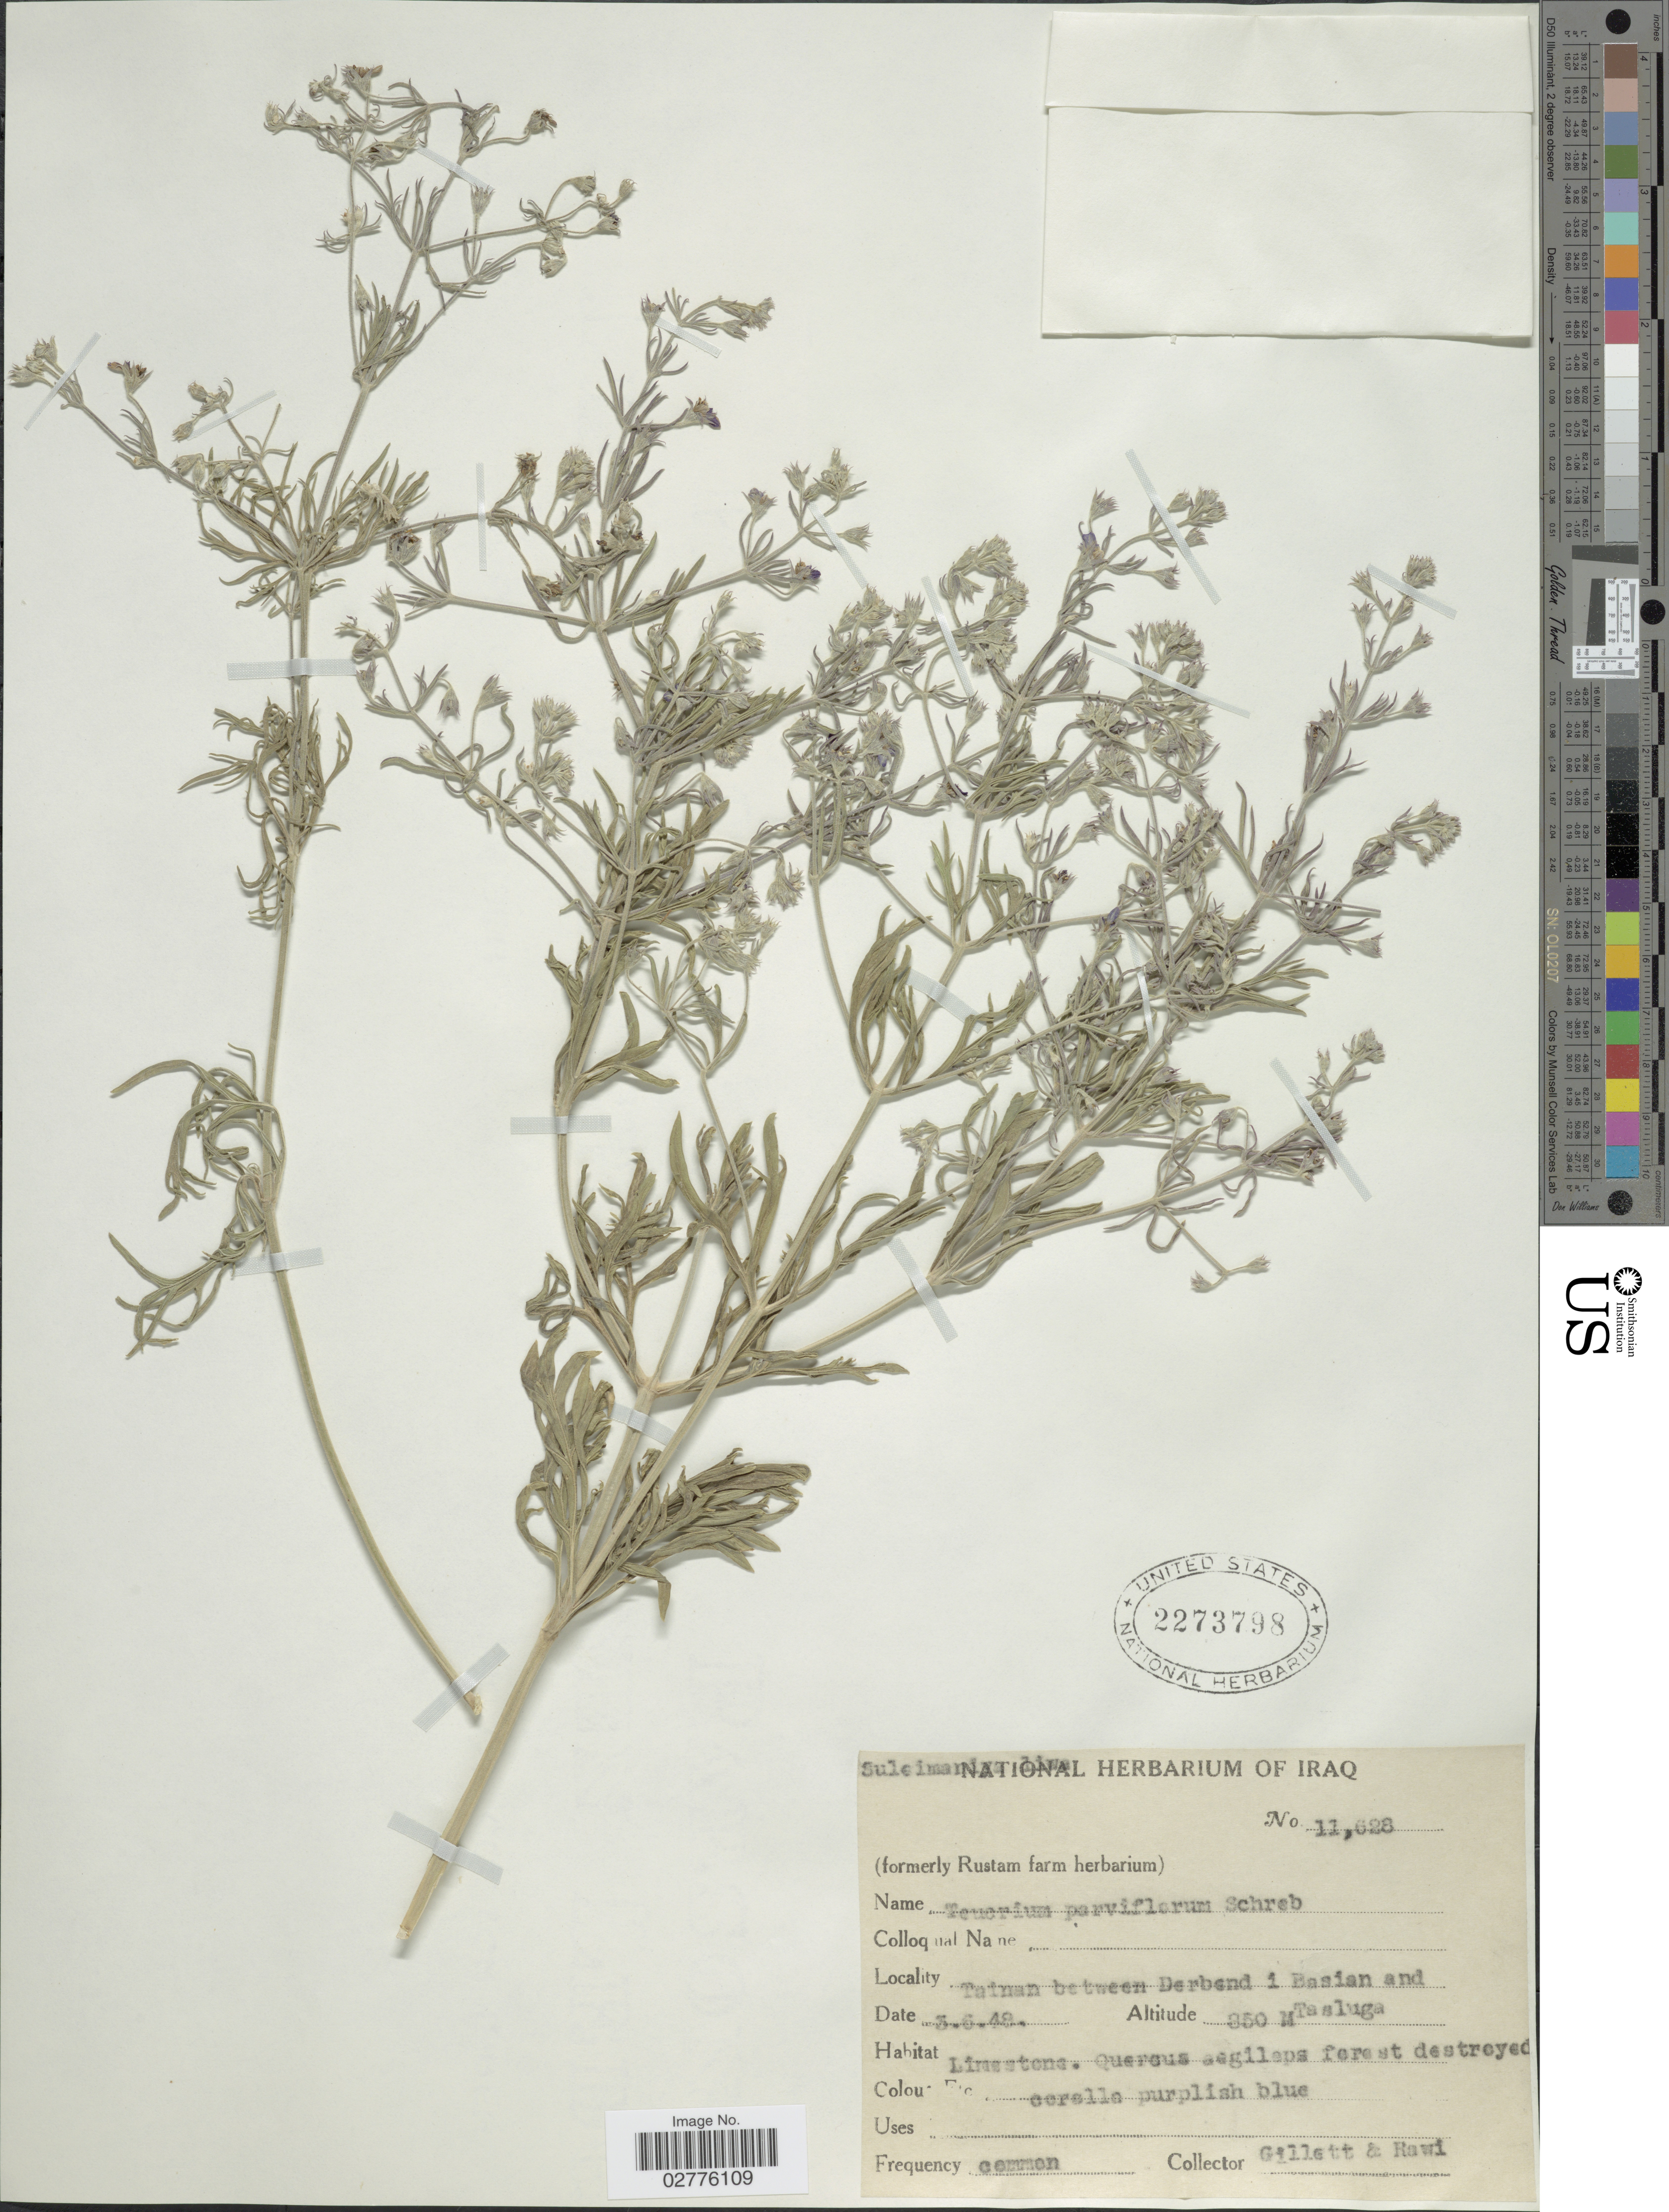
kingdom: Plantae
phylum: Tracheophyta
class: Magnoliopsida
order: Lamiales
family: Lamiaceae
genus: Teucrium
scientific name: Teucrium parviflorum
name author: Schreb.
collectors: Gillett, -- & -. Rawi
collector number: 11628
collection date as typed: Transcribed d/m/y: 3/6/48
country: Iraq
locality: Tainan between Dorbend [interpreted] i Basian and Tasluga. Suleimaniya liwa.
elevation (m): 850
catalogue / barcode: US 2273798